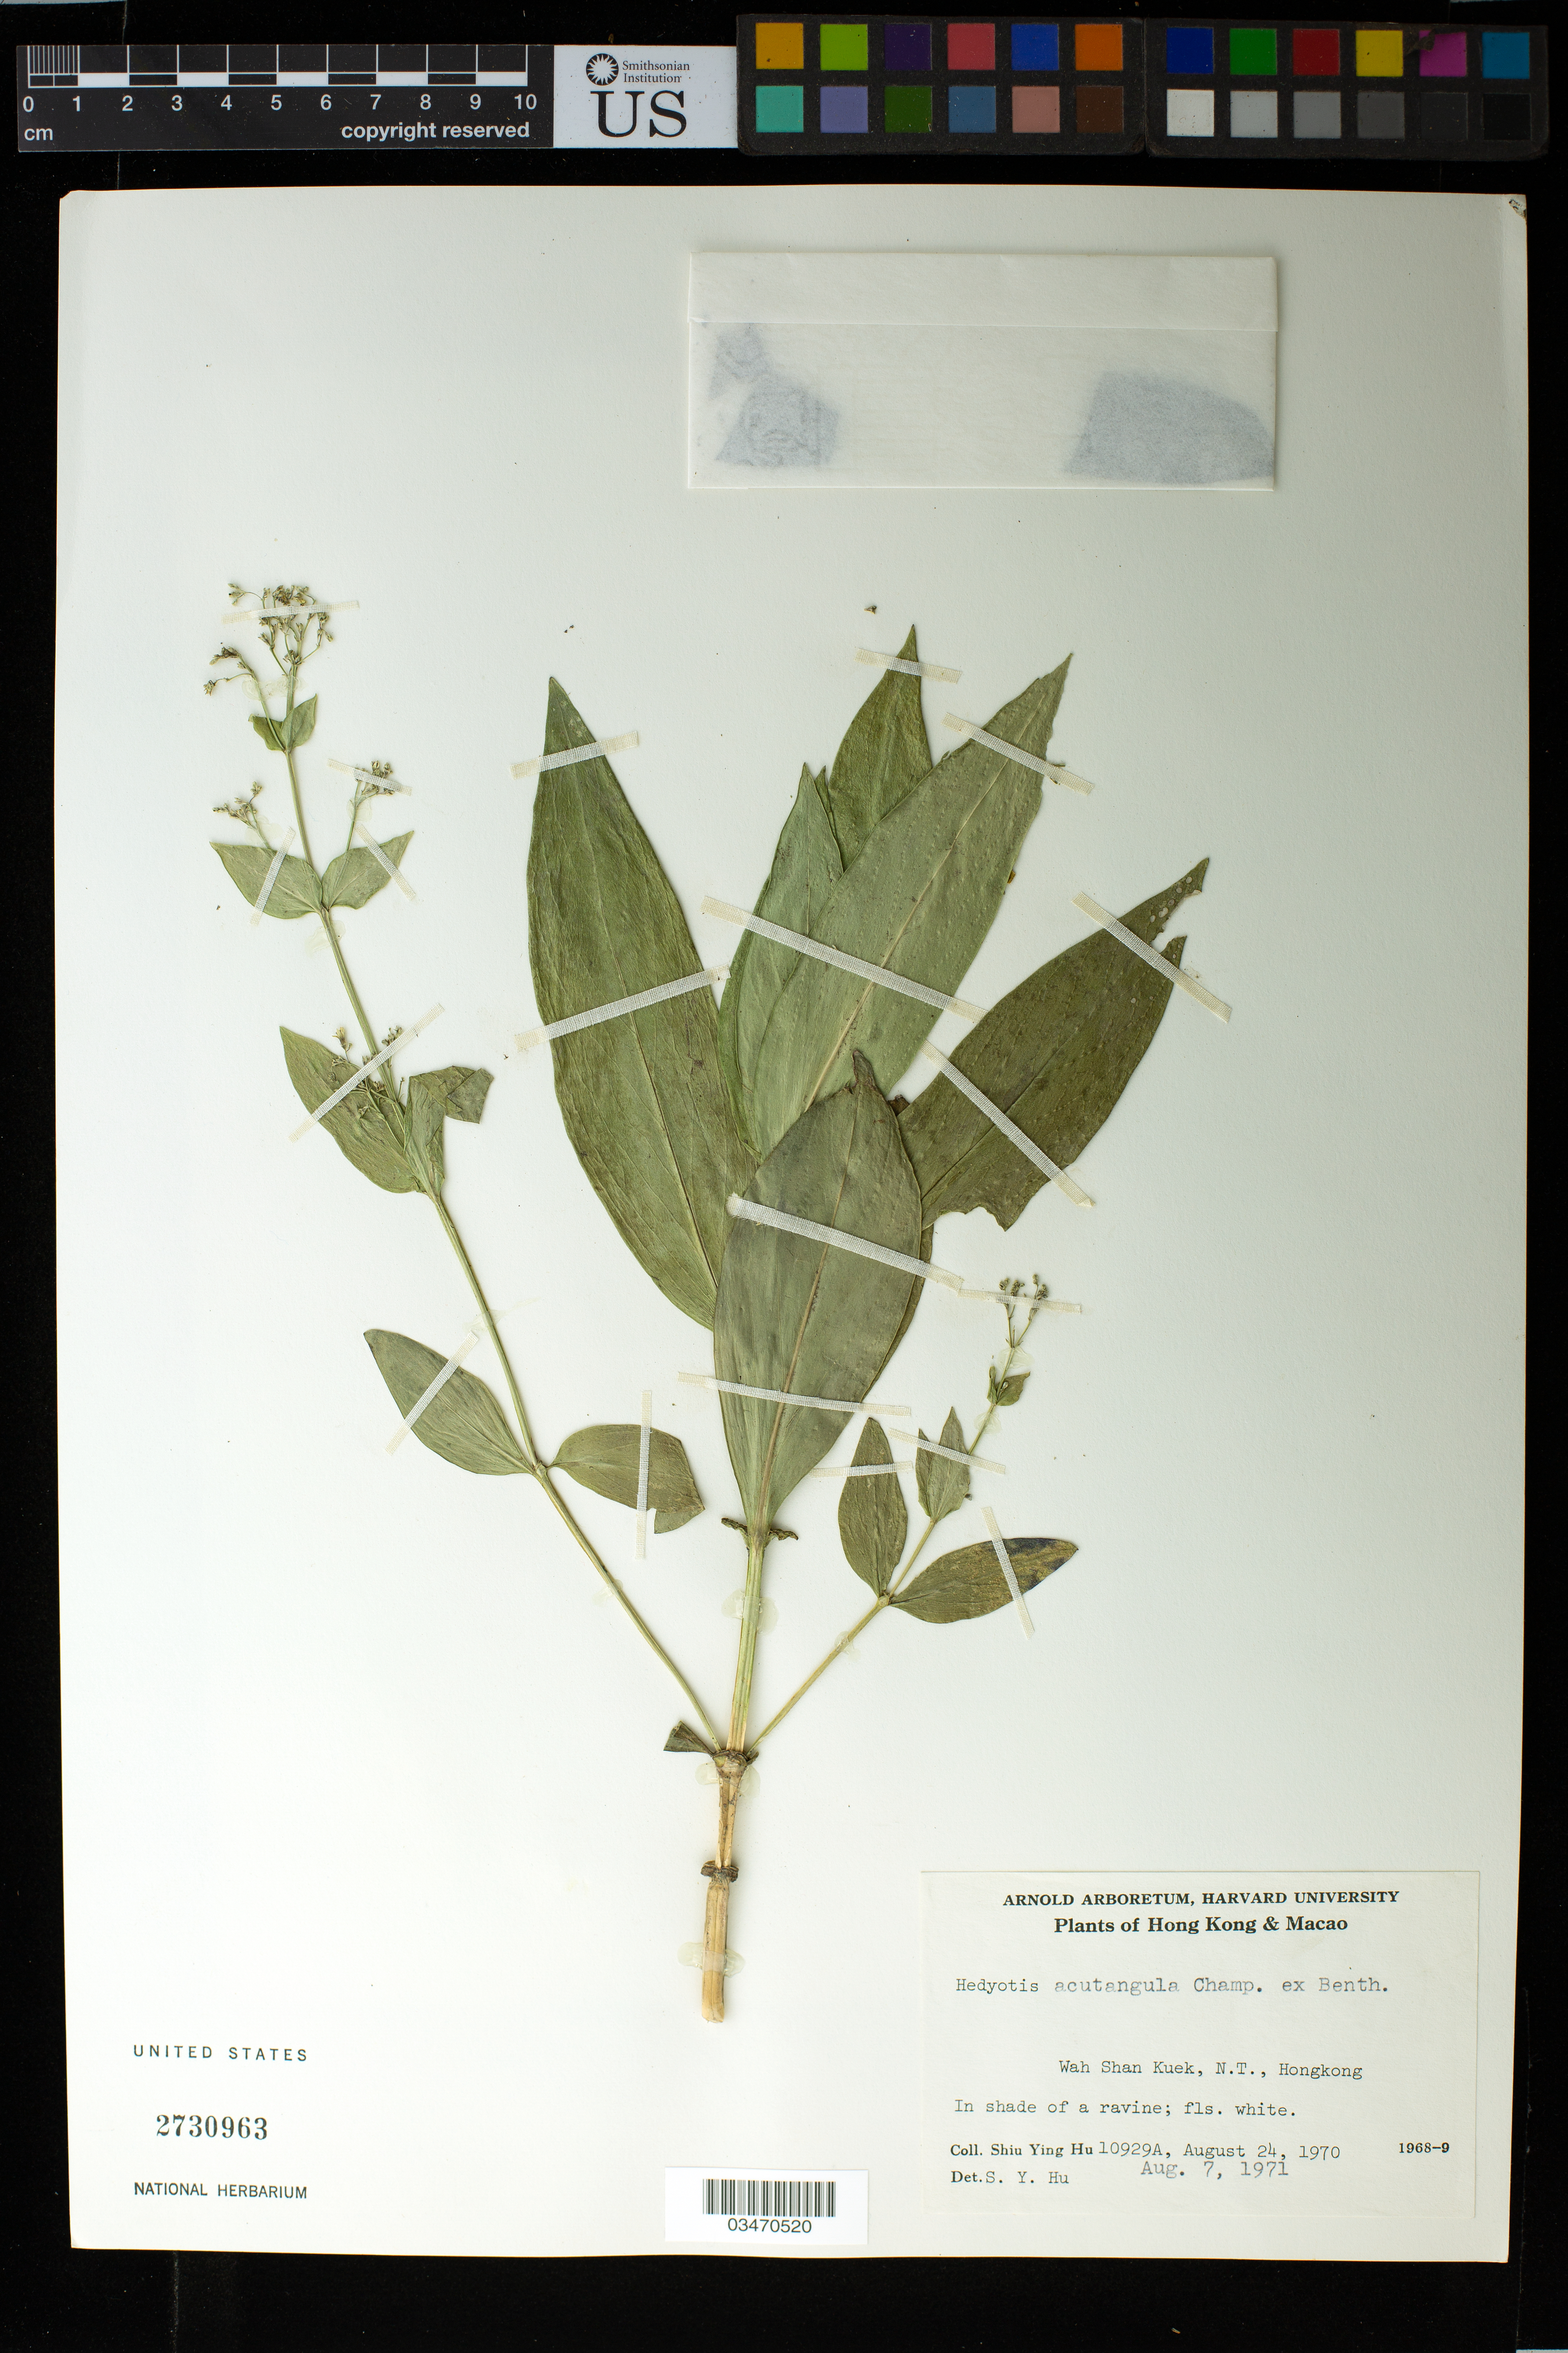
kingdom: Plantae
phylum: Tracheophyta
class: Magnoliopsida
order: Gentianales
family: Rubiaceae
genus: Hedyotis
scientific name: Hedyotis acutangula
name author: Champ. ex Benth.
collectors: S. Y. Hu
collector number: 10929A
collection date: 1970-08-24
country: China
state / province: Hong Kong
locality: Wah Shan Kuek, N.T. Hongkong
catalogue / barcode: US 2730963